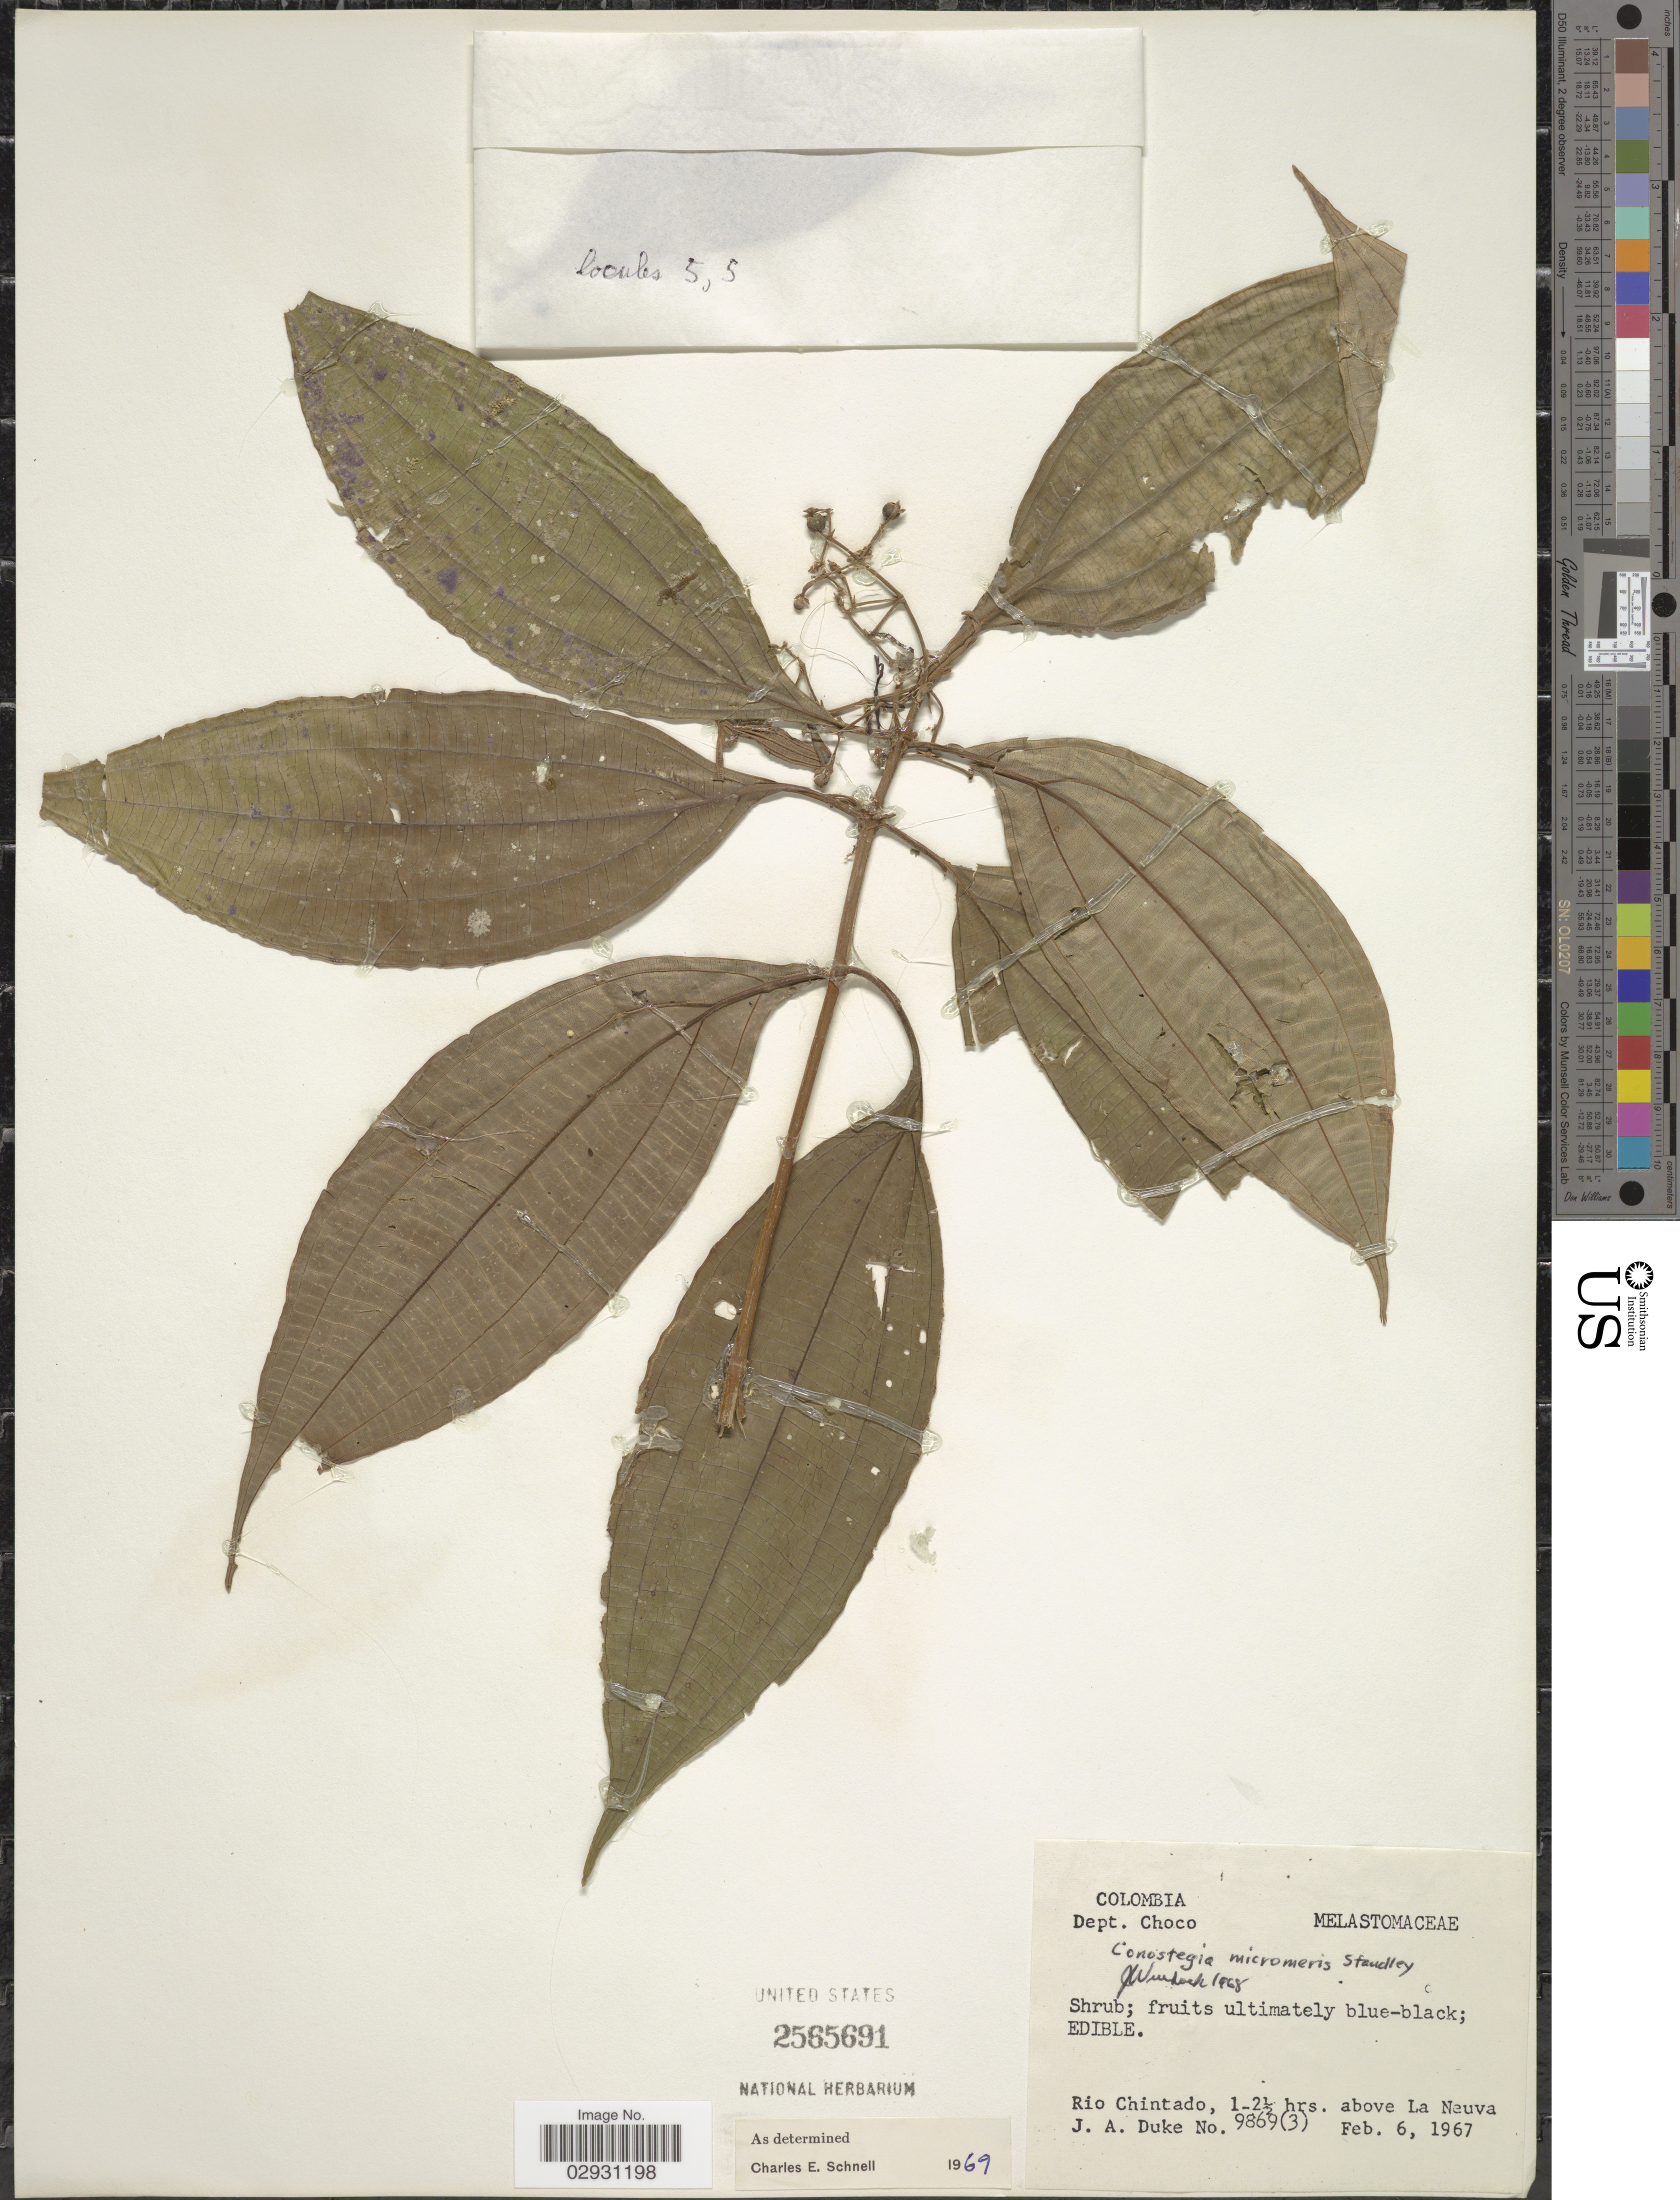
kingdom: Plantae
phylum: Tracheophyta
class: Magnoliopsida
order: Myrtales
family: Melastomataceae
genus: Conostegia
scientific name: Conostegia cinnamomea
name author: (Beurl.) Cogn.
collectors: J. A. Duke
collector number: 9869(3)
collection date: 1967-02-06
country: Colombia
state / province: Chocó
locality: Dept. Choco. Rio Chintado, 1-2½ hrs. above La Neuva.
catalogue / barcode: US 2565691